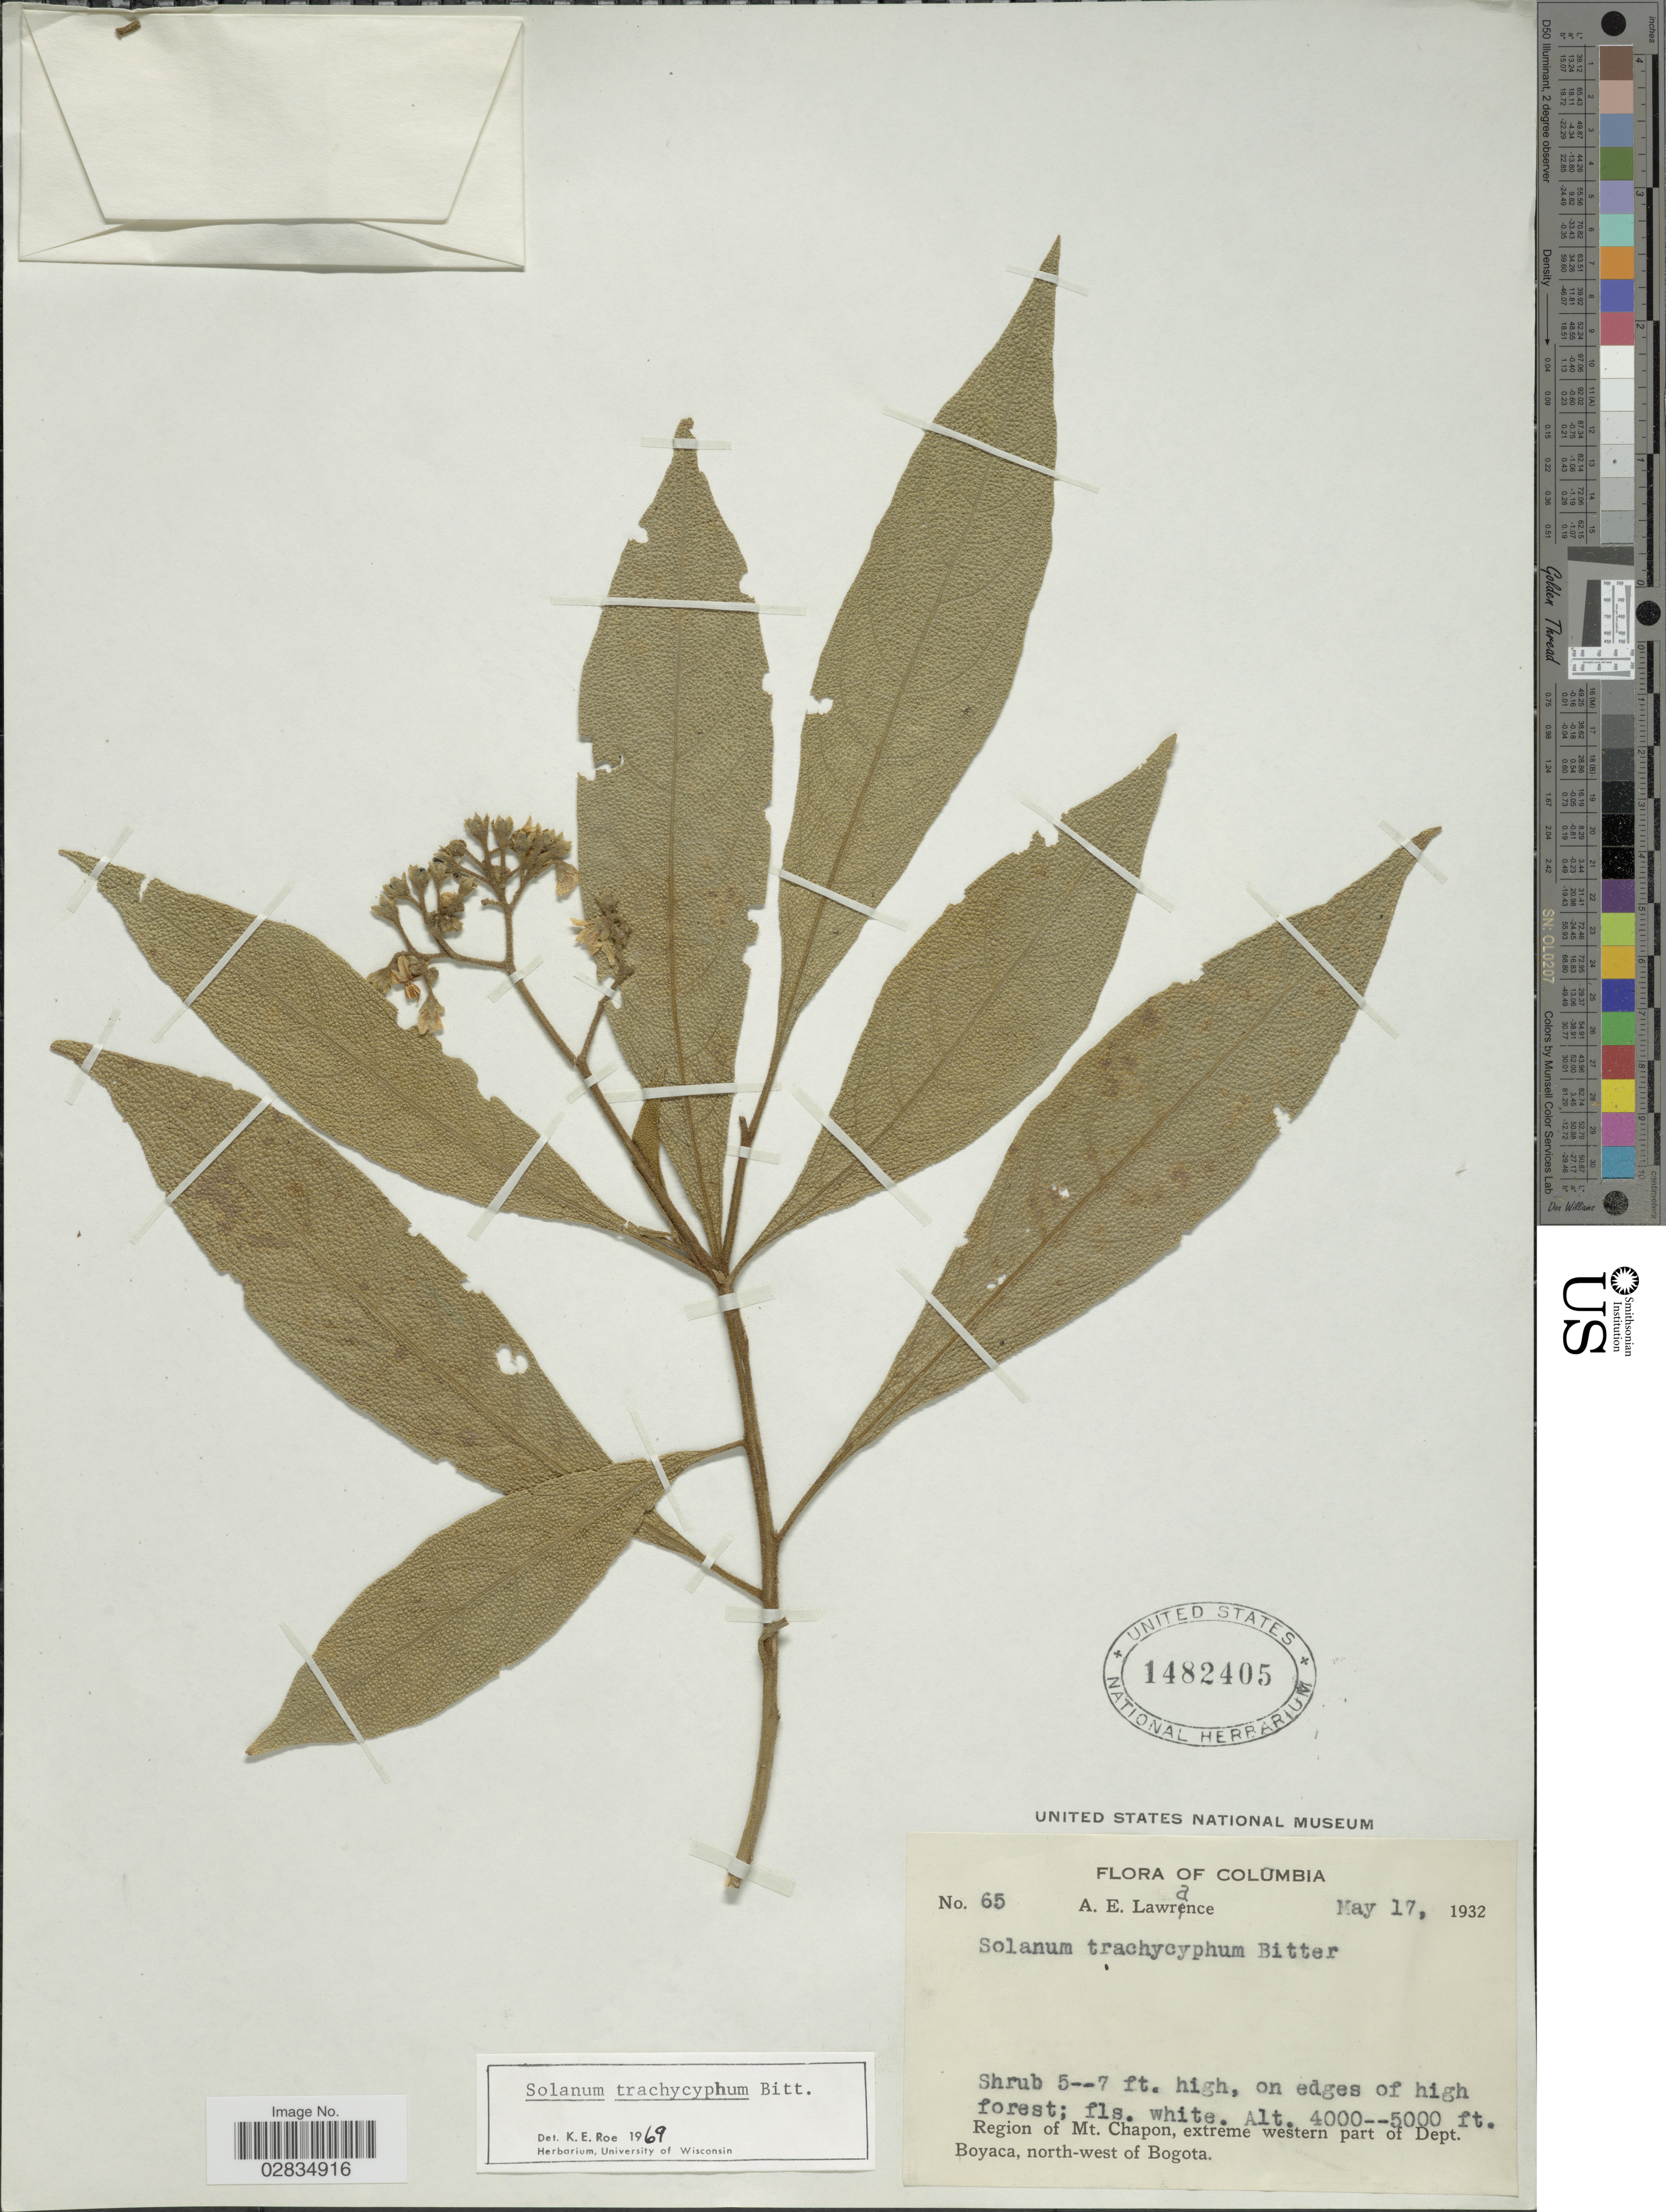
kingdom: Plantae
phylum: Tracheophyta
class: Magnoliopsida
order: Solanales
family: Solanaceae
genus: Solanum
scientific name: Solanum trachycyphum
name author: Bitter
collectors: A. Lawrance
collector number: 65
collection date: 1932-05-17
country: Colombia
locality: Region of Mt. Chapon, extreme western part of Dept. Boyaca, north-west of Bogota.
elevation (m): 1219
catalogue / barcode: US 1482405